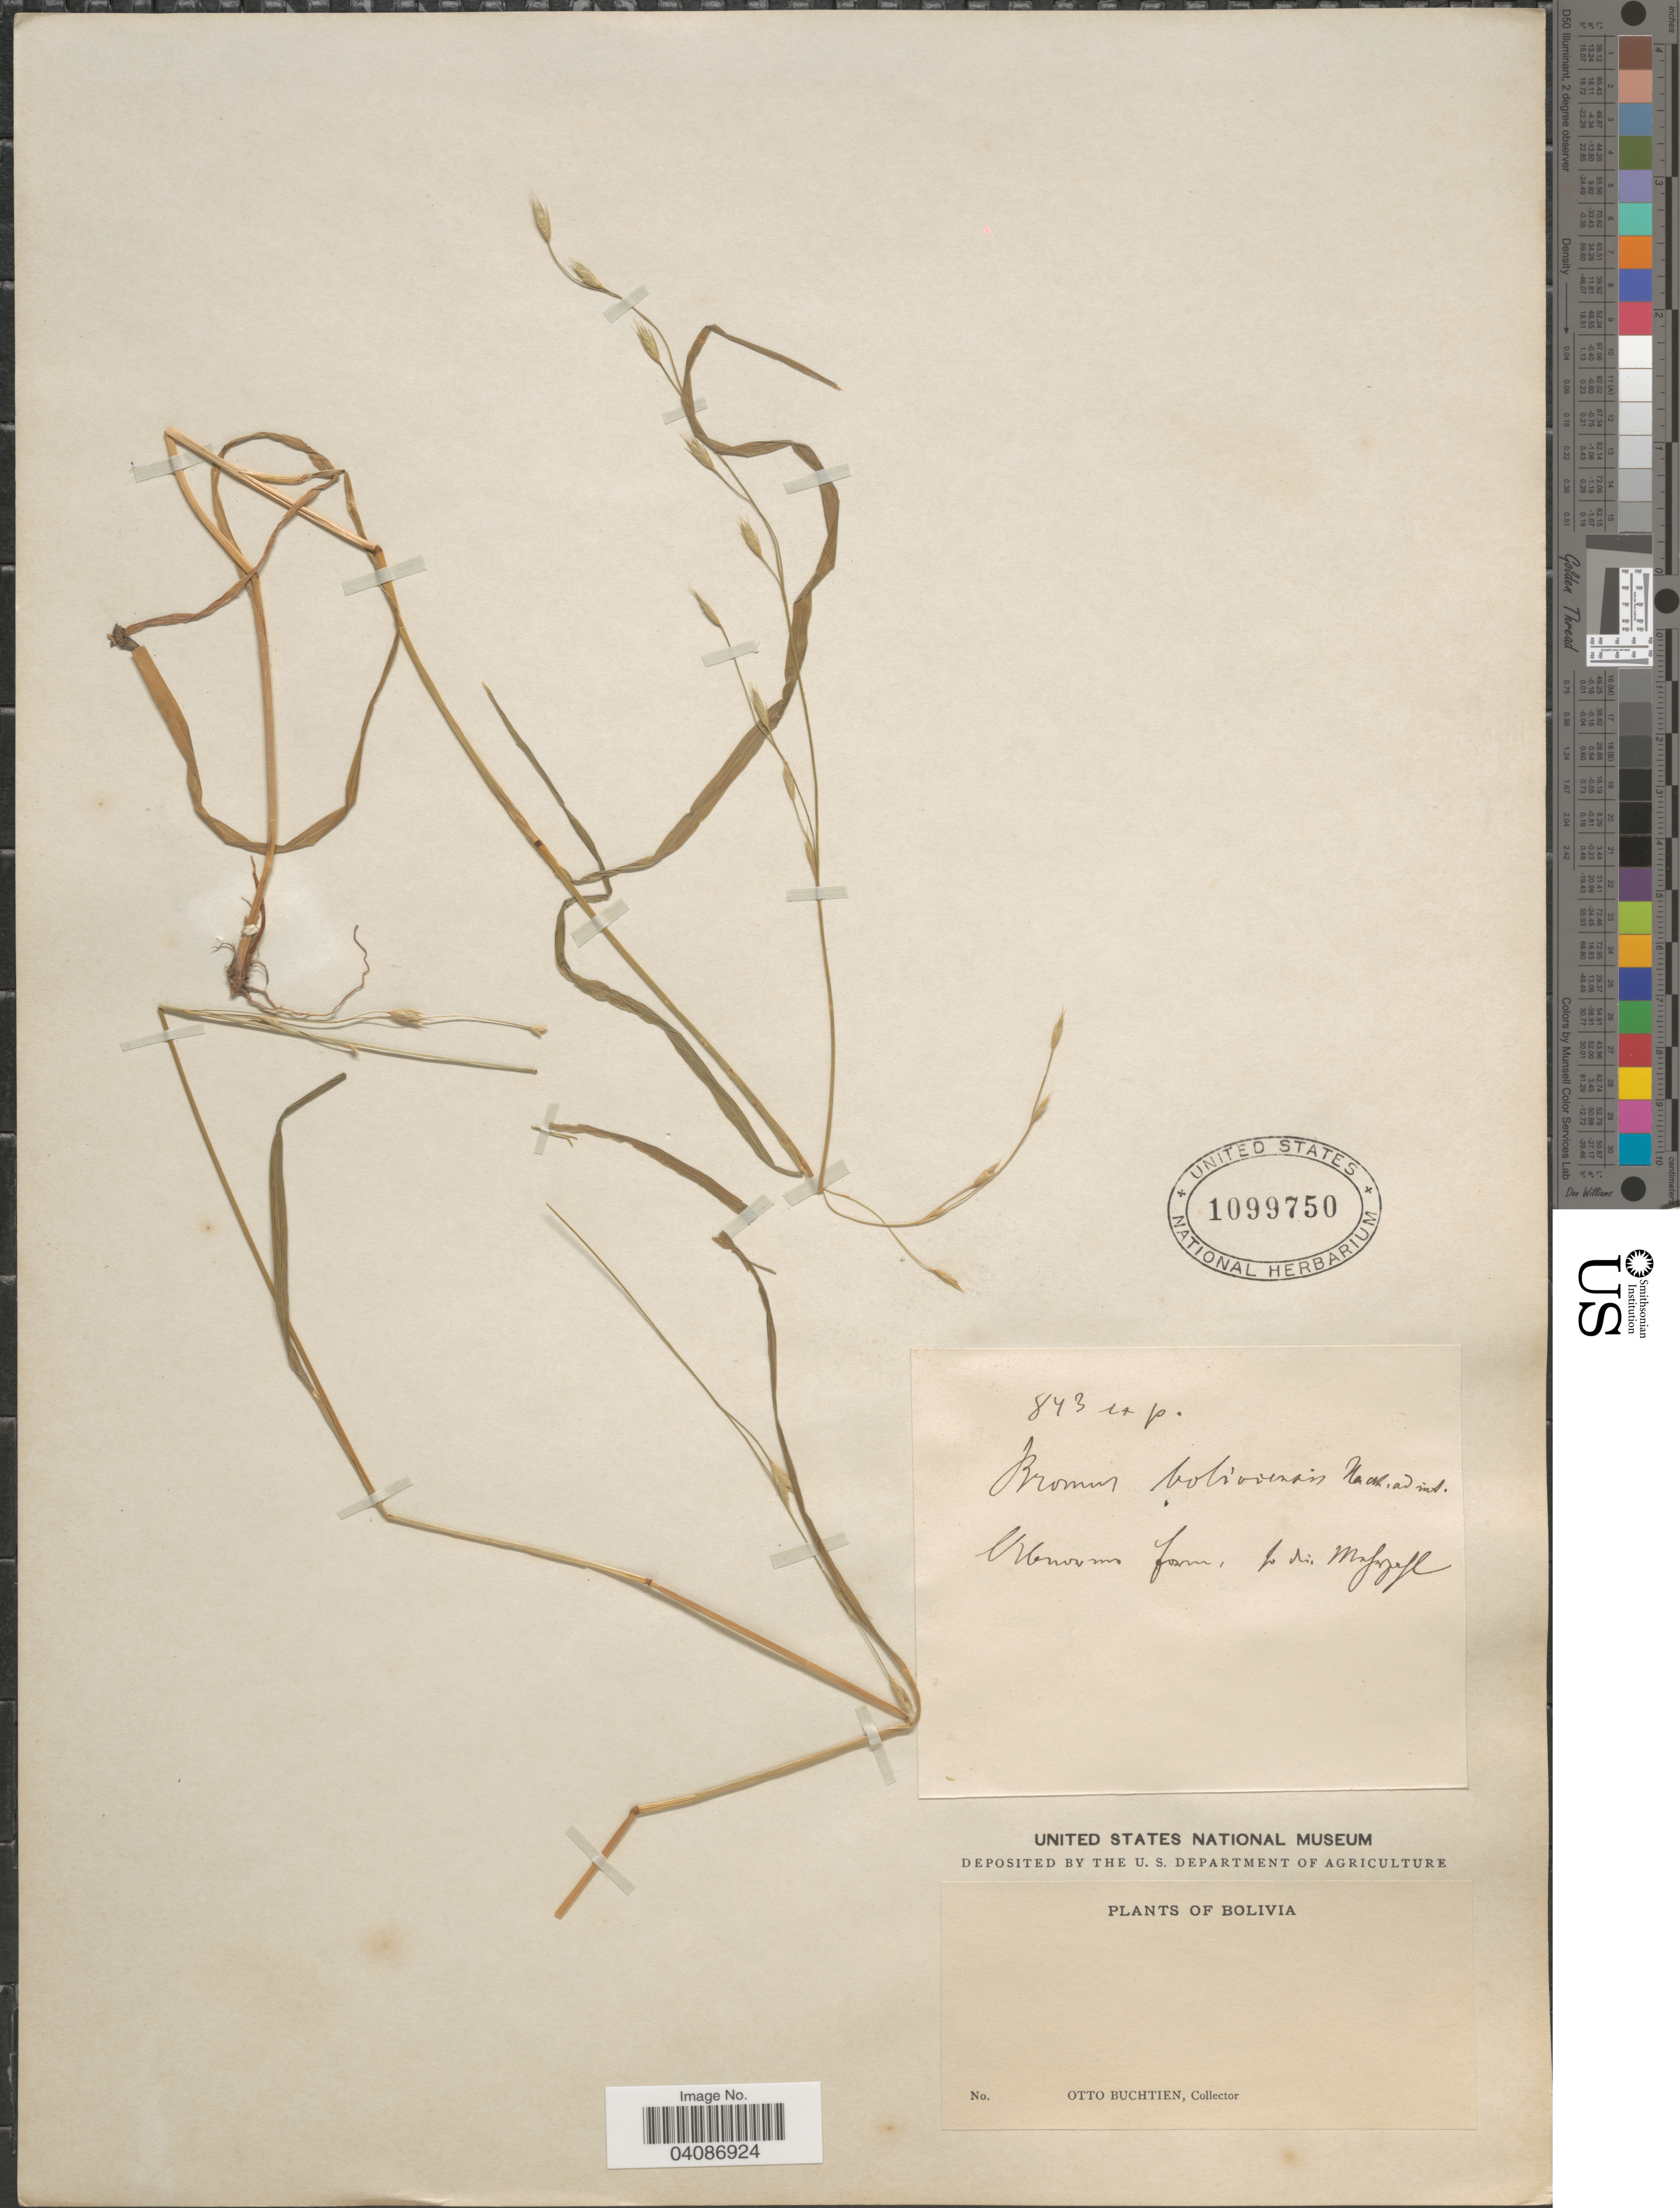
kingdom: Plantae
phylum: Tracheophyta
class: Liliopsida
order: Poales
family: Poaceae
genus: Bromus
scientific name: Bromus catharticus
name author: Vahl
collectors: O. Buchtien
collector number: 843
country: Bolivia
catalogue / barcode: US 1099750